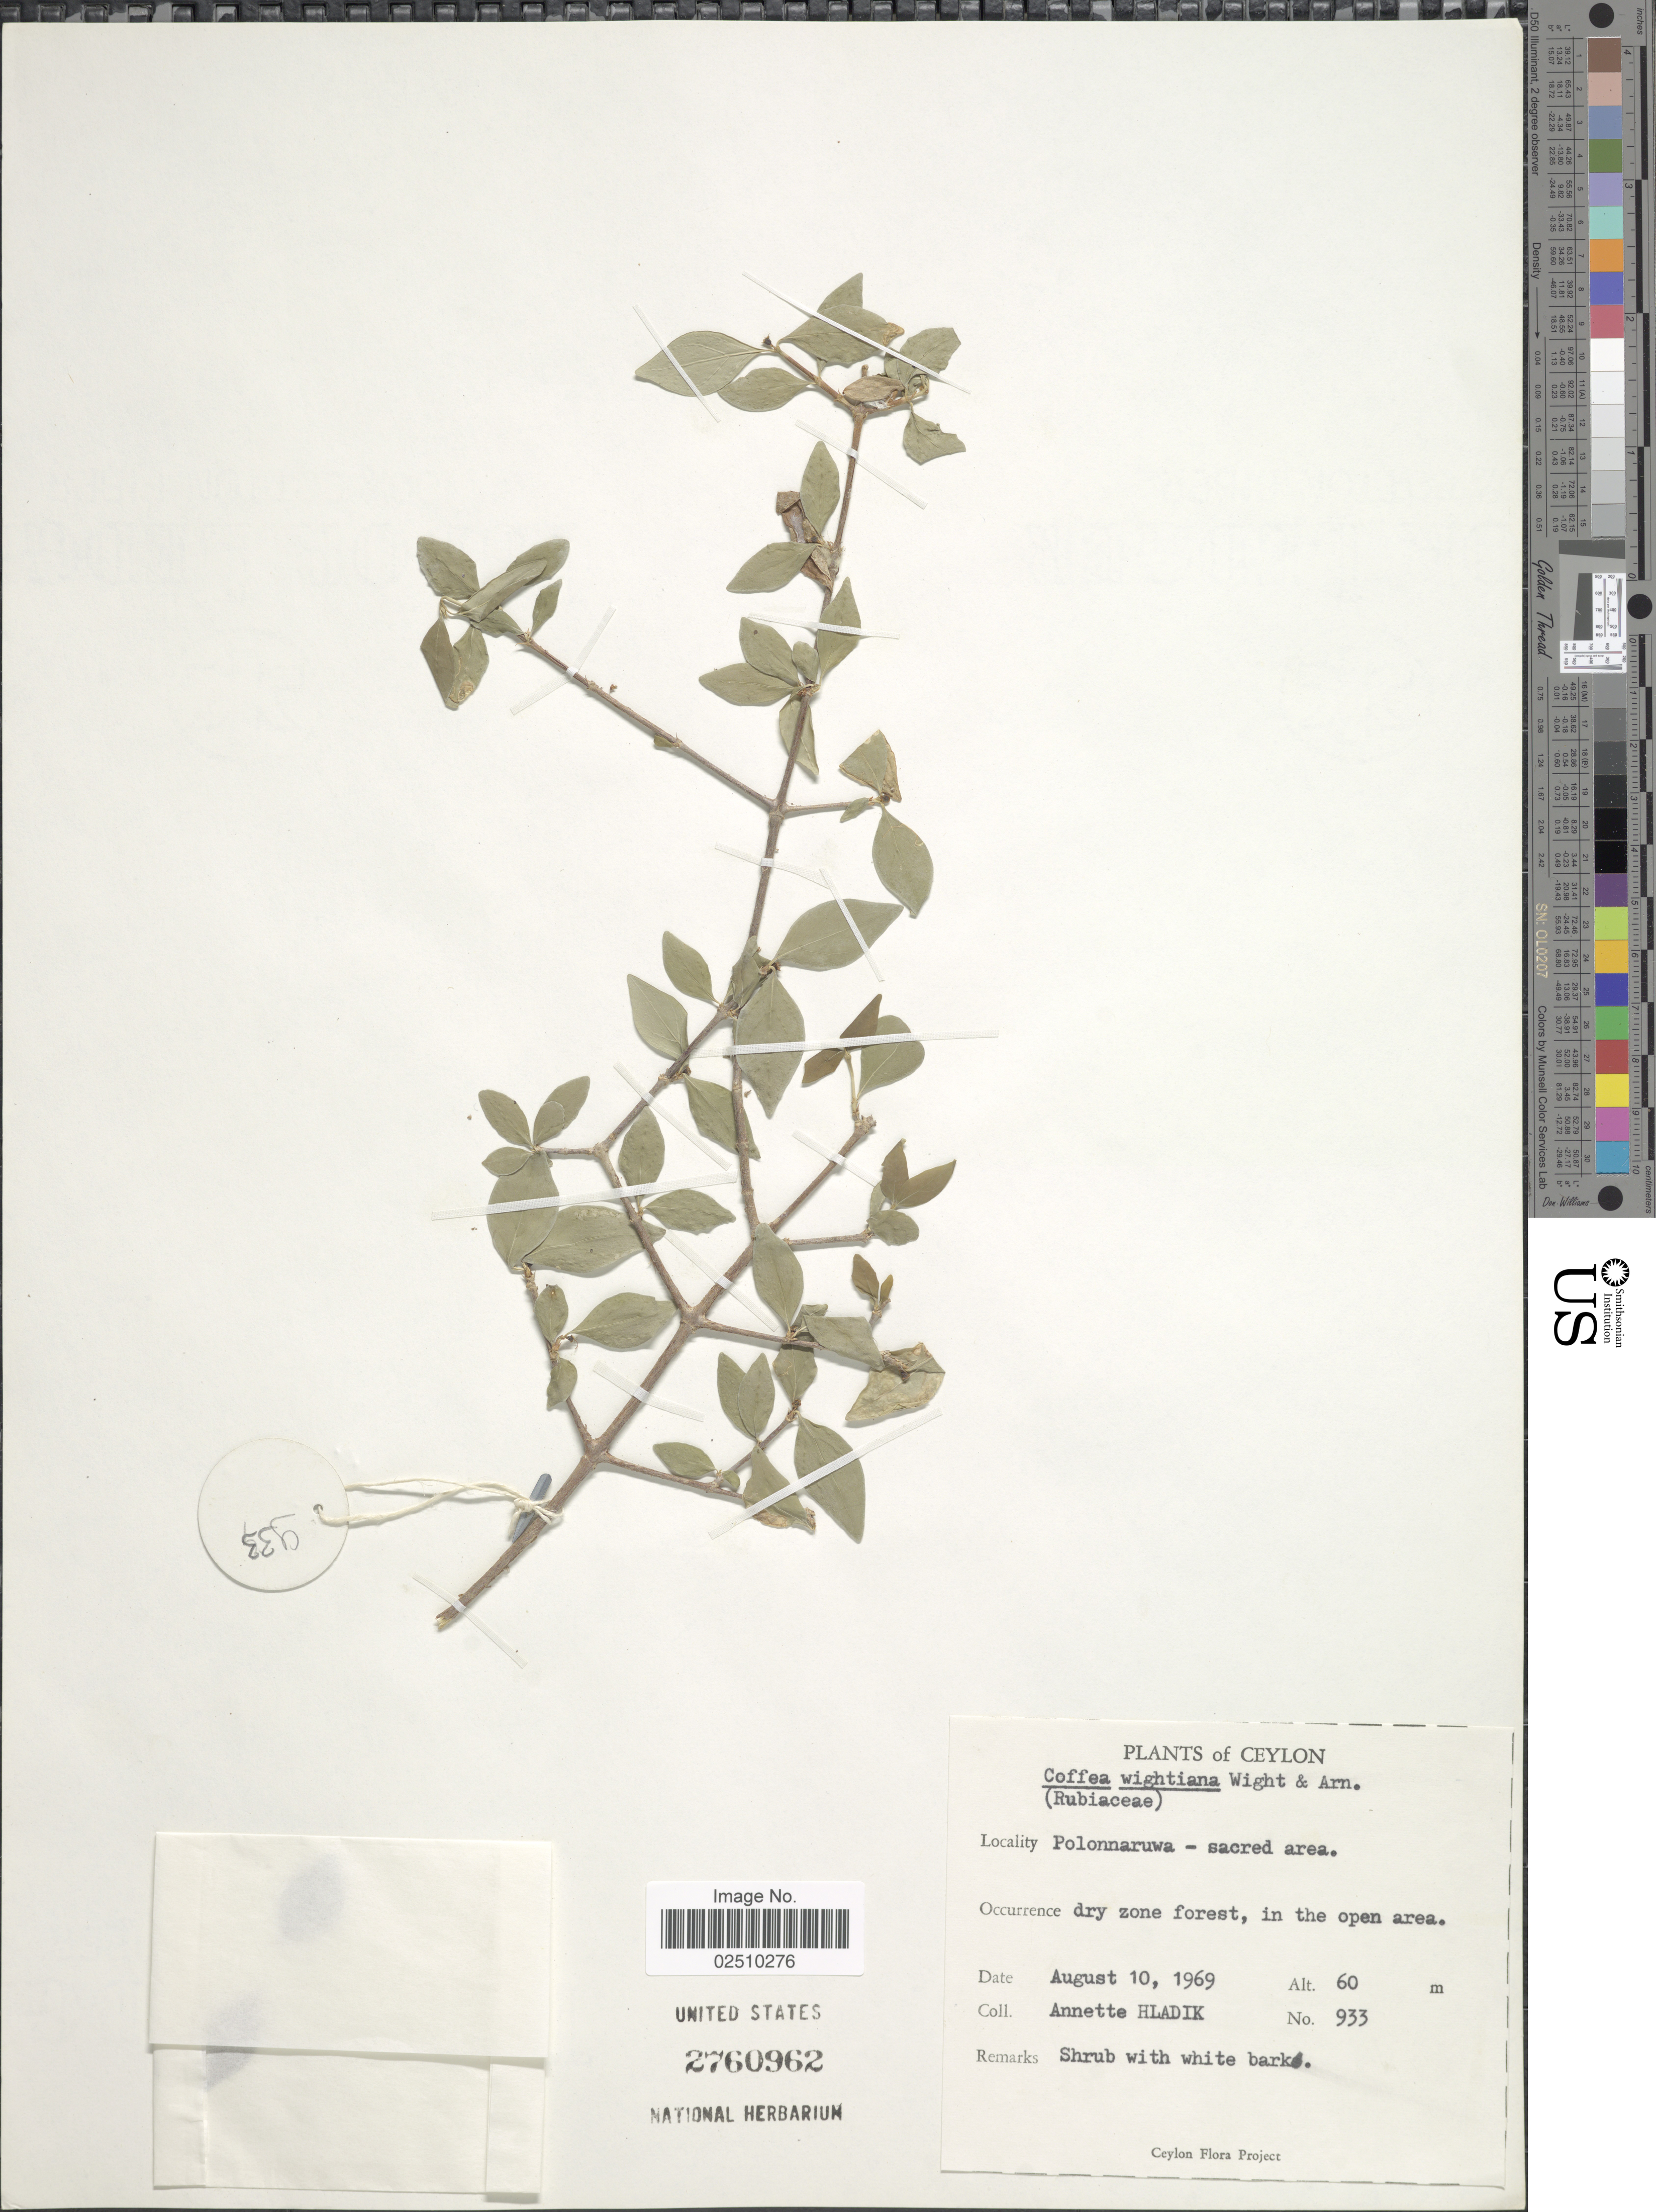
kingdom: Plantae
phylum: Tracheophyta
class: Magnoliopsida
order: Gentianales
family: Rubiaceae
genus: Psilanthus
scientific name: Psilanthus wightianus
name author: (Wight & Arn.) J.-F. Leroy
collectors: A. Hladik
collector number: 933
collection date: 1969-08-10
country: Sri Lanka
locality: Ceylon. Polonnaruwa-sacred area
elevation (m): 60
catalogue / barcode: US 2760962